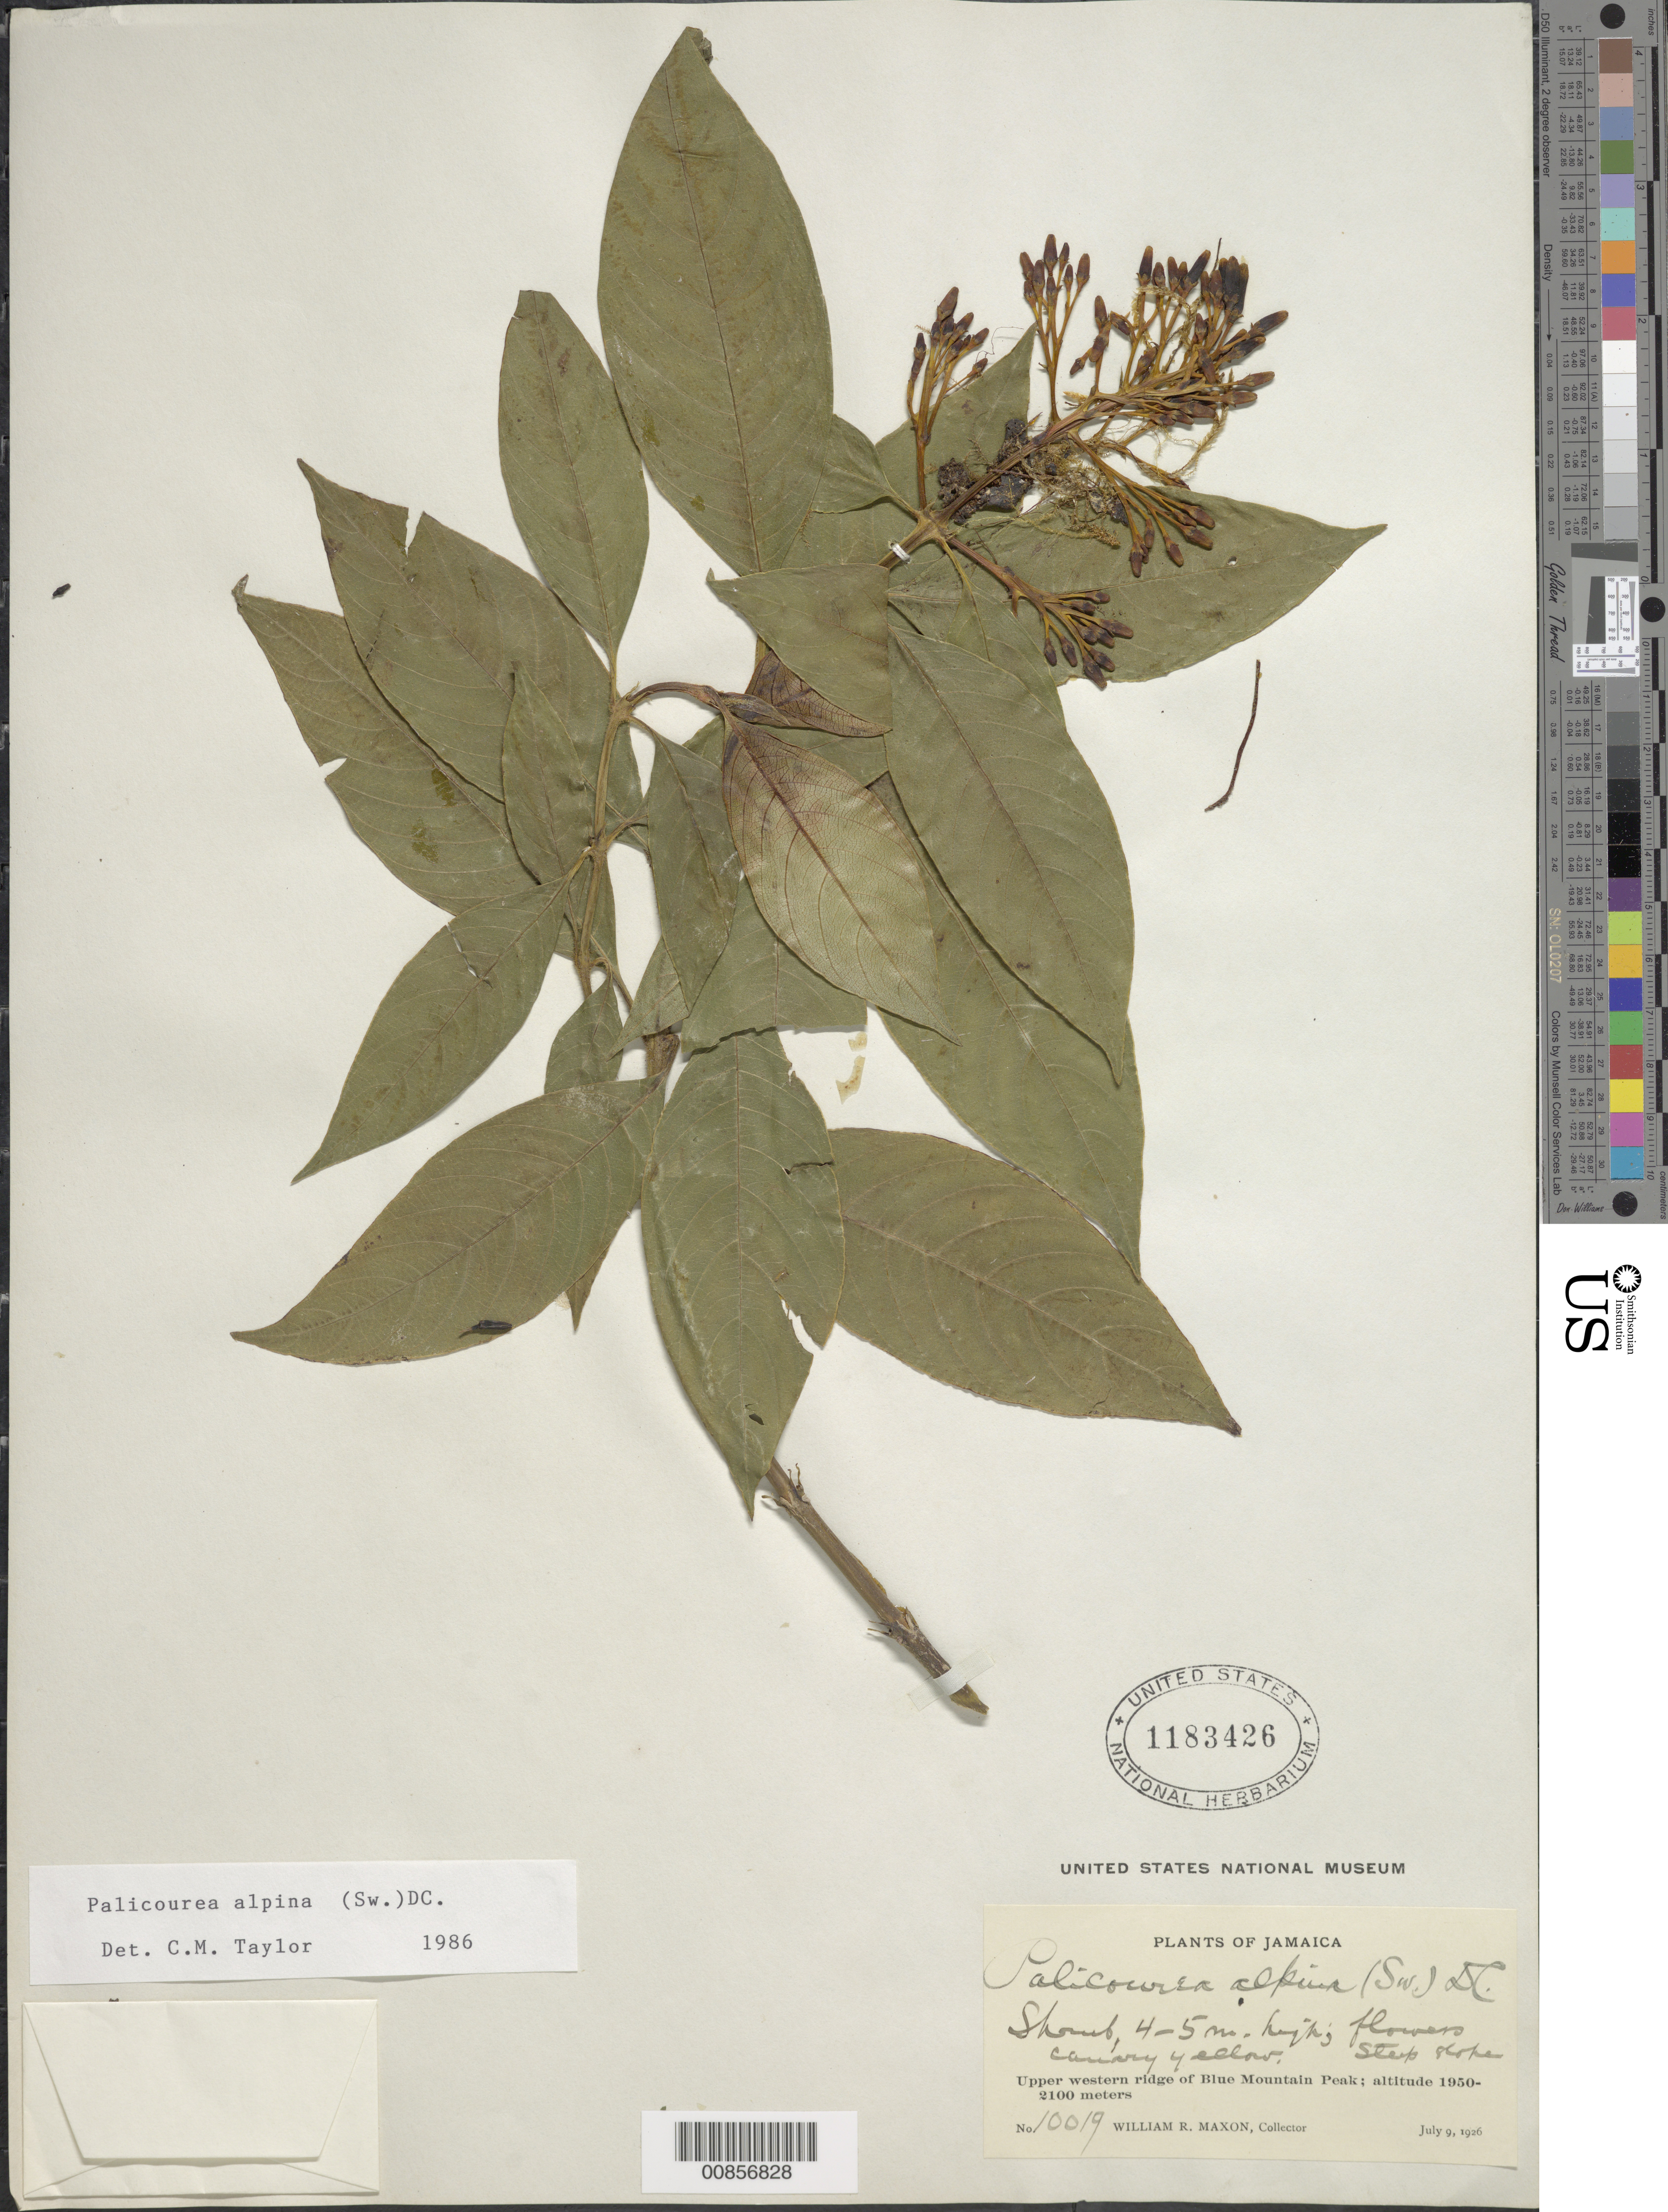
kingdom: Plantae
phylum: Tracheophyta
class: Magnoliopsida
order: Gentianales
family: Rubiaceae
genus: Palicourea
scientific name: Palicourea alpina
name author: (Sw.) DC.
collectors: W. R. Maxon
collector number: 10019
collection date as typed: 09 Jul 1926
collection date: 1926-07-09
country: Jamaica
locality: Upper western ridge of Blue Mountain Peak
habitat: Montane, on steep slope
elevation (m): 1950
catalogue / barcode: US 1183426